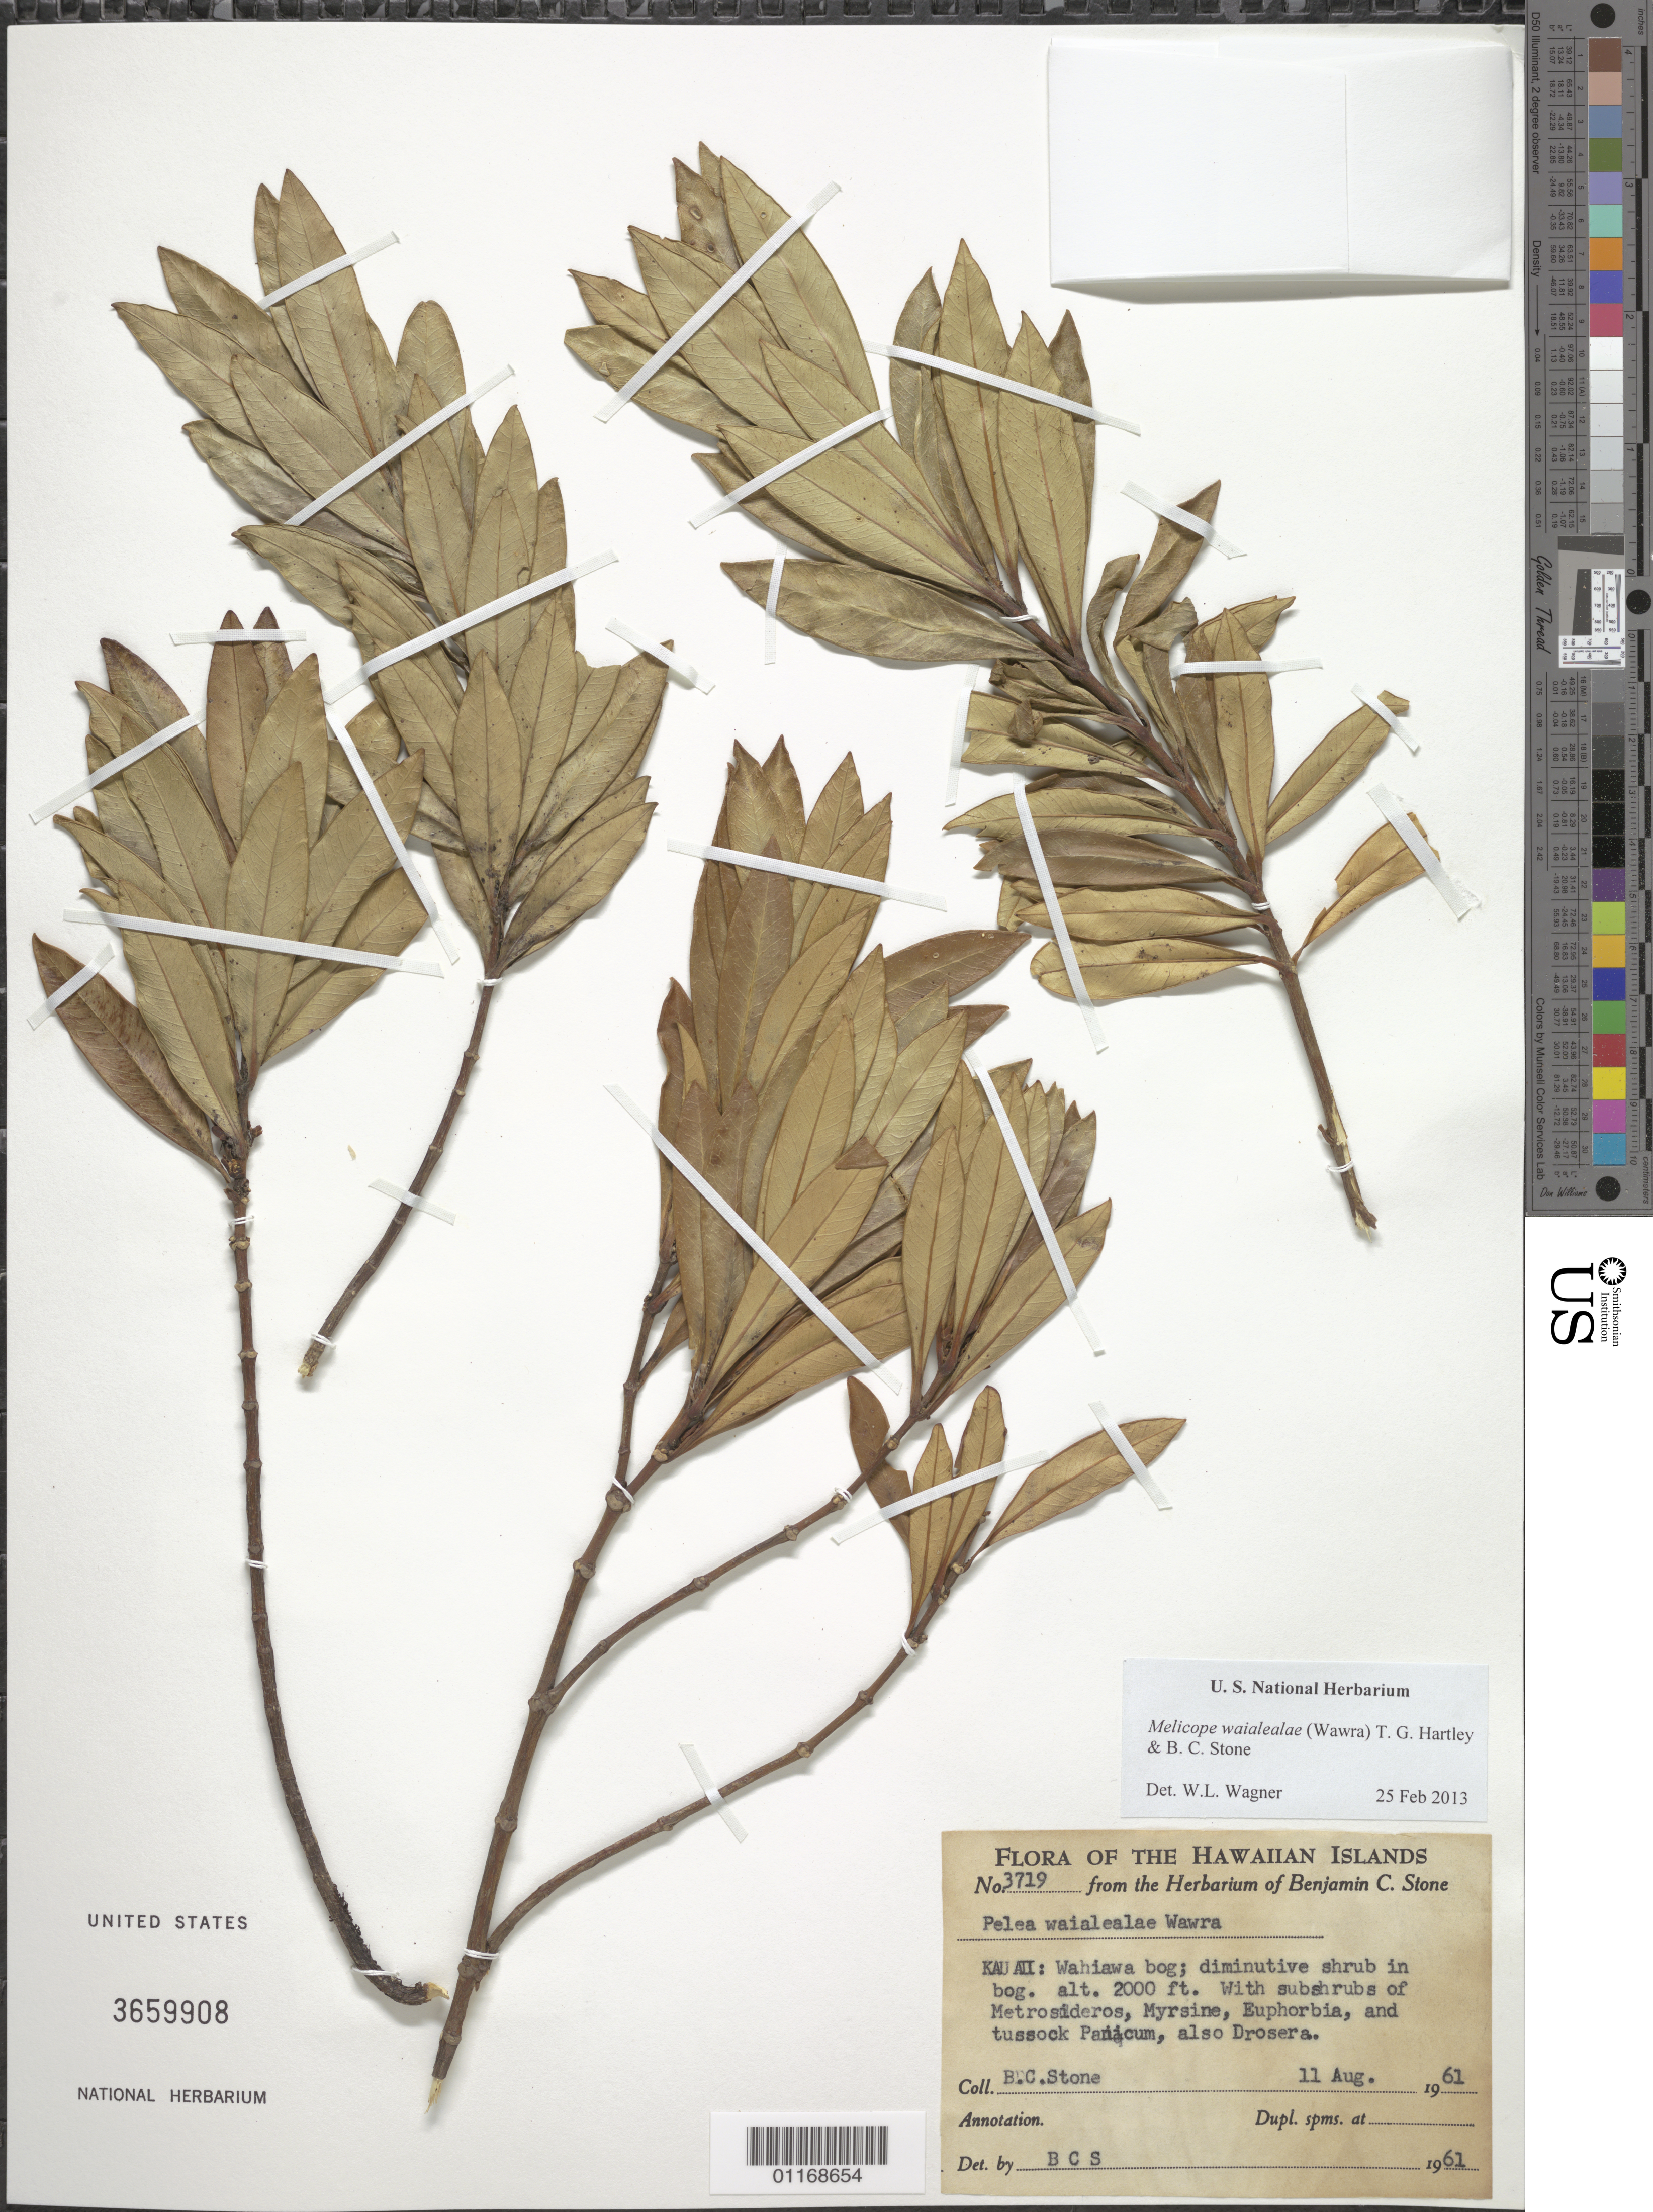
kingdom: Plantae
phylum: Tracheophyta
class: Magnoliopsida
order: Sapindales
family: Rutaceae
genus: Melicope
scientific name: Melicope waialealae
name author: (Wawra) T.G. Hartley & B.C. Stone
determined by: Wagner, W. L., (BOT), Smithsonian Institution - National Museum of Natural History (UNITED STATES)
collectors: B. C. Stone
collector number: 3719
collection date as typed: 11 Aug 1961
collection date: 1961-08-11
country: United States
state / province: Hawaii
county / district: Kauai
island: Kaua'i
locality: Wahiawa bog.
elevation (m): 610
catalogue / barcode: US 3659908